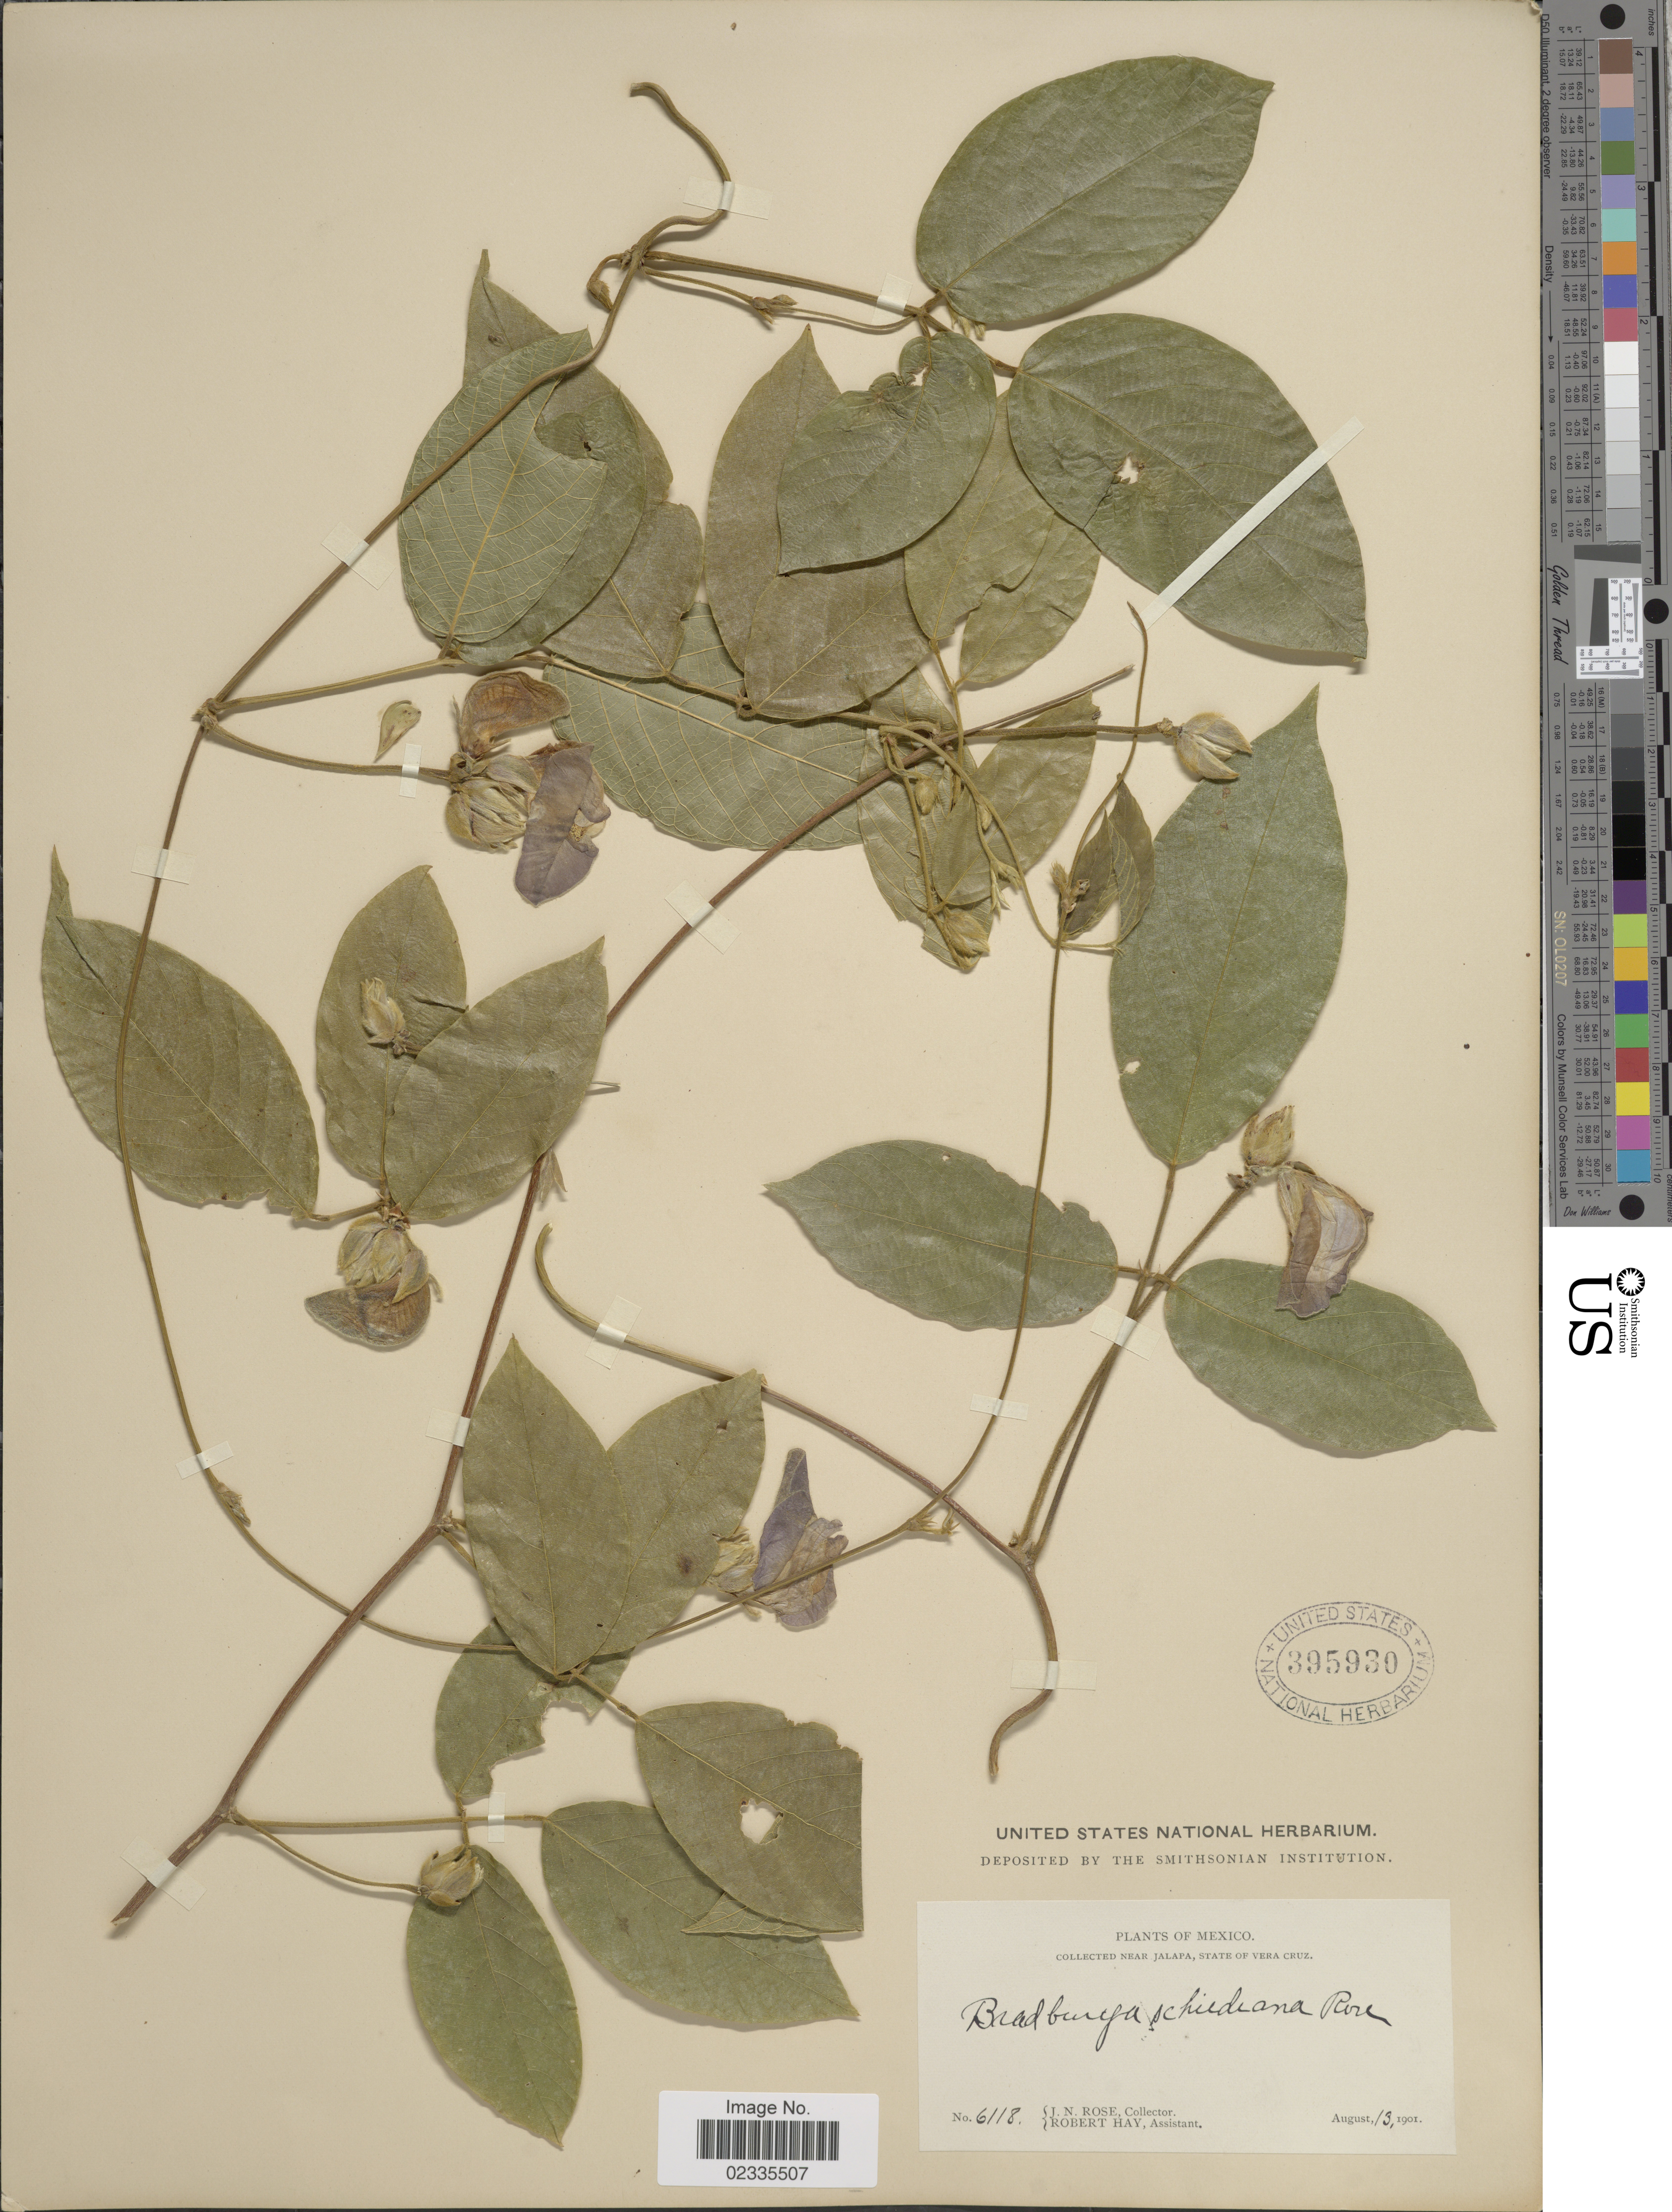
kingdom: Plantae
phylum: Tracheophyta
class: Magnoliopsida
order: Fabales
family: Fabaceae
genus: Centrosema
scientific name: Centrosema pubescens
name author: Benth.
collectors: J. N. Rose & R. H. Hay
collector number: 6118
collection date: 1901-08-13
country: Mexico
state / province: Veracruz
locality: Near Jalapa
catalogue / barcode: US 395930